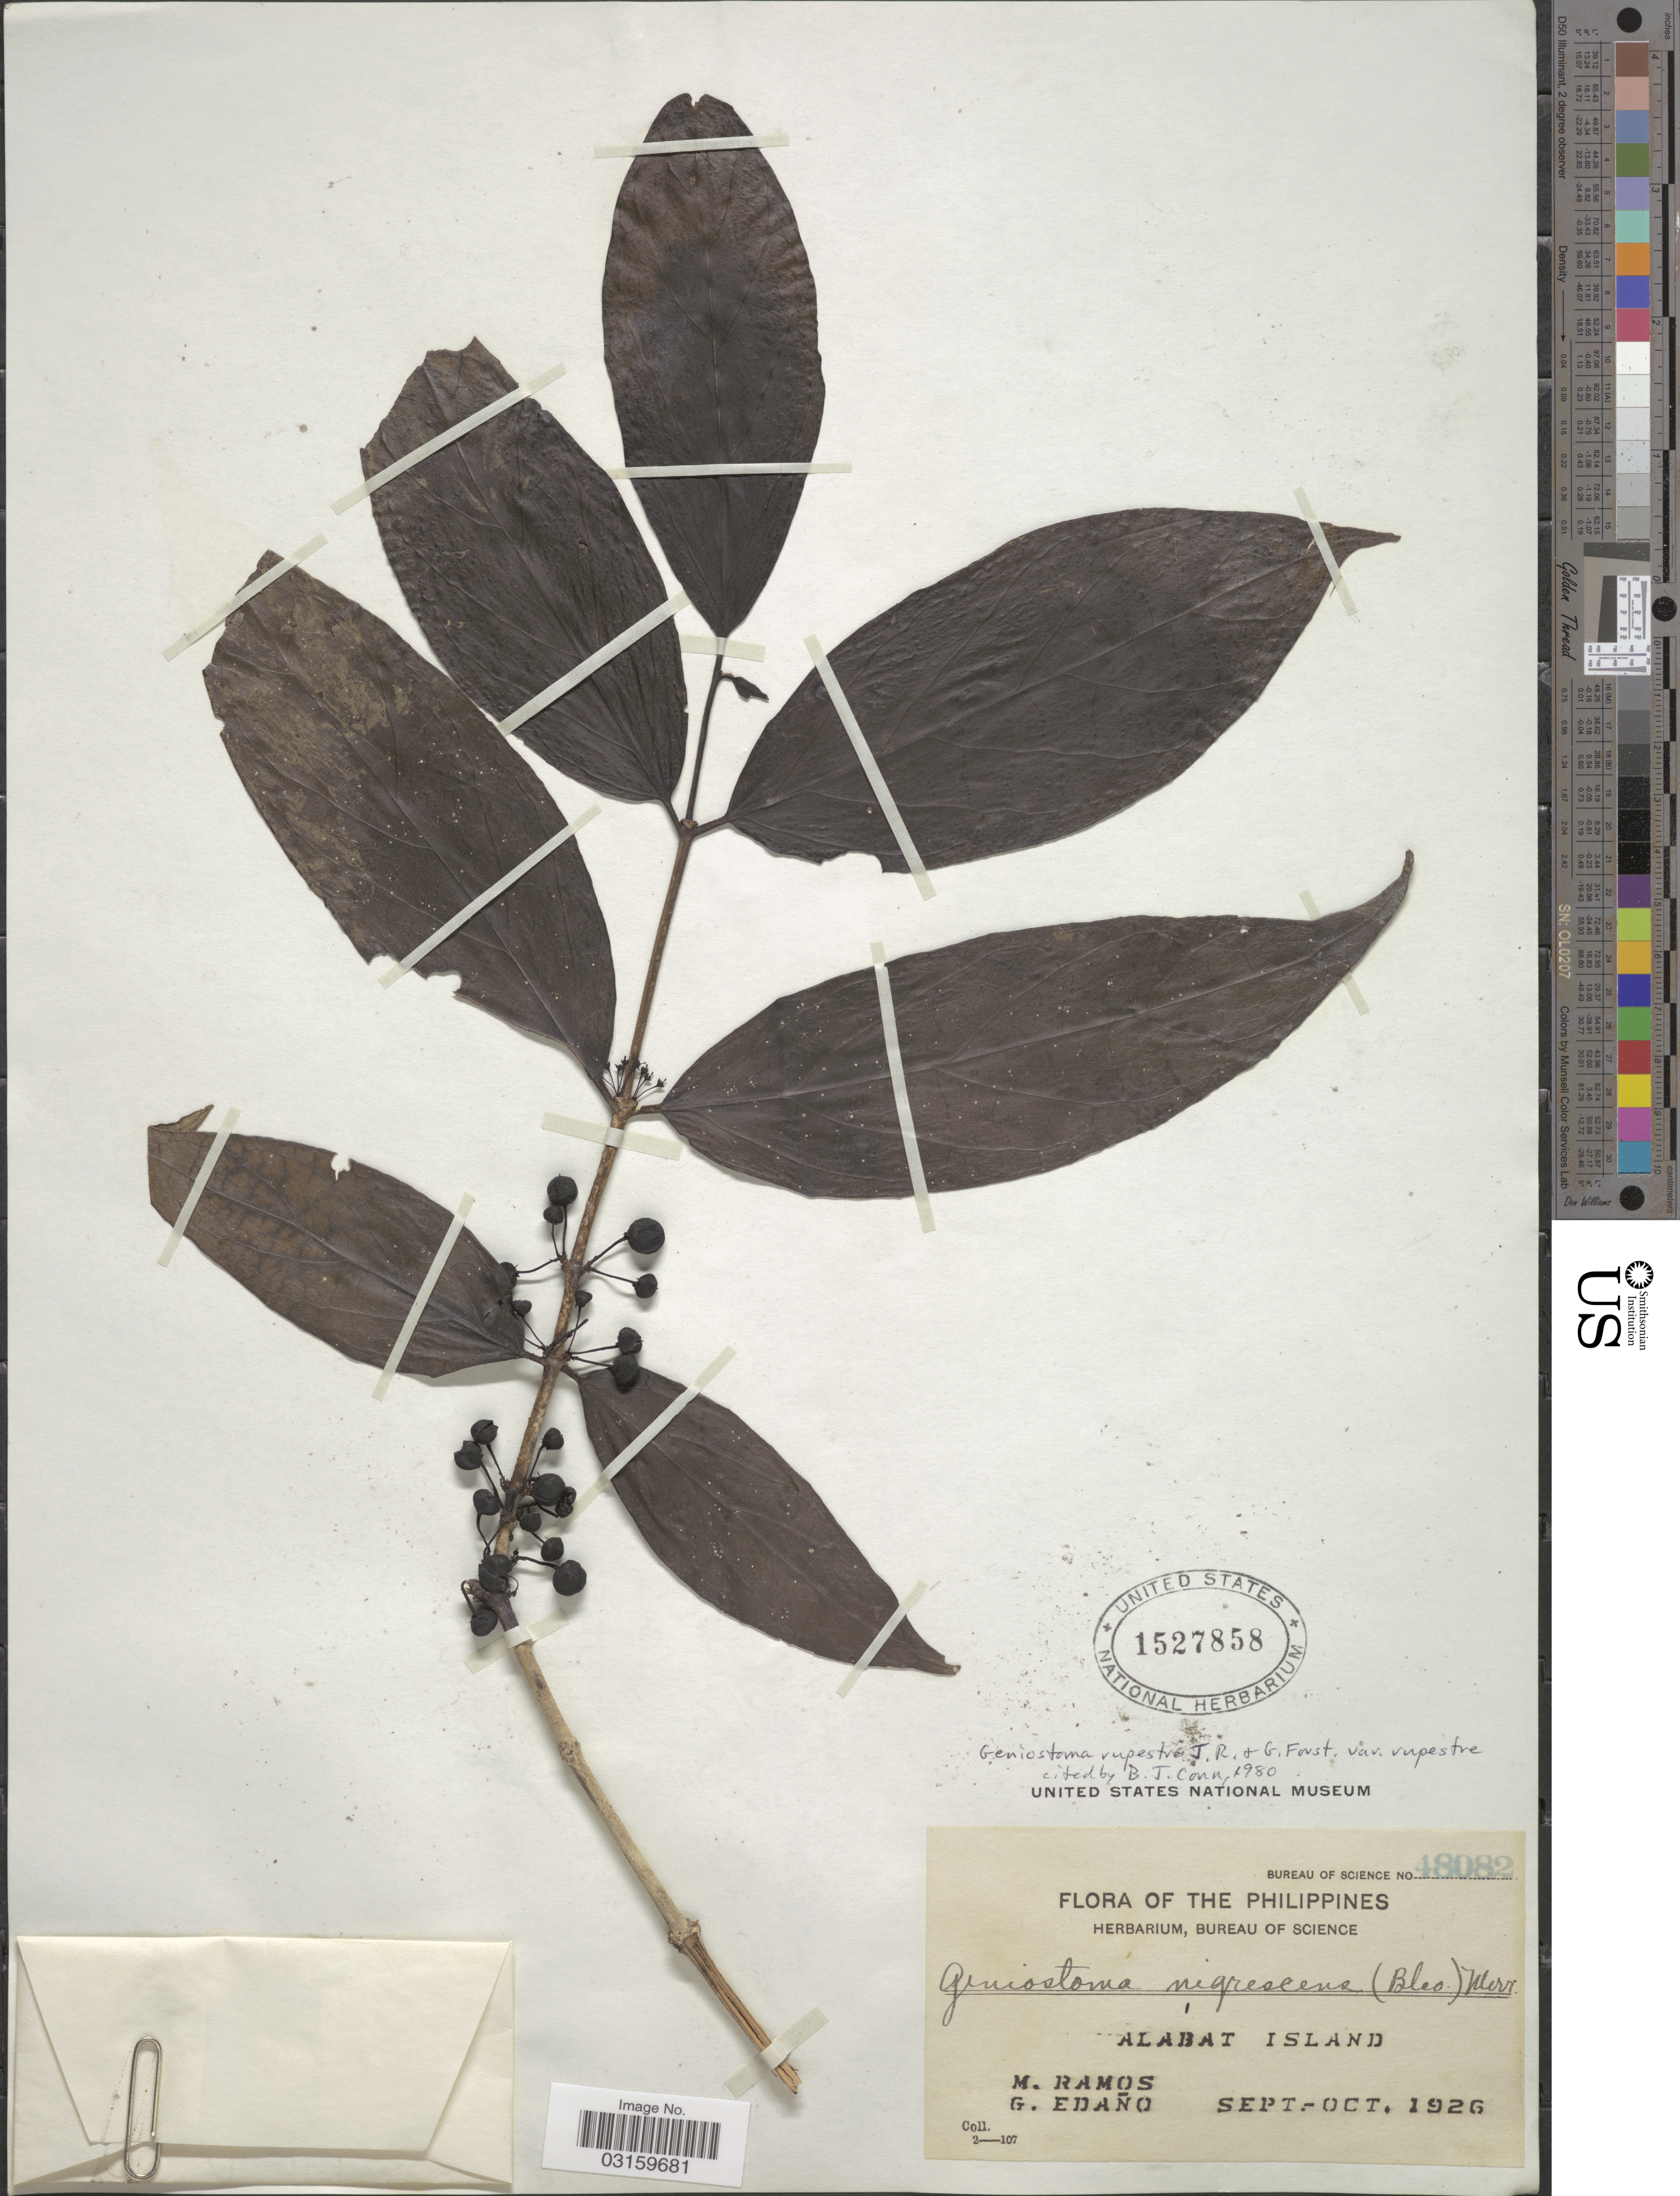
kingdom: Plantae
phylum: Tracheophyta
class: Magnoliopsida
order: Gentianales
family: Loganiaceae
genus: Geniostoma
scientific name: Geniostoma rupestre var. rupestre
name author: J.R. Forst. & G. Forst.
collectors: M. Ramos & G. Edaño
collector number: Bureau of Science 48082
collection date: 1926-09/1926-10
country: Philippines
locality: Alabat Island.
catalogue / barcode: US 1527858